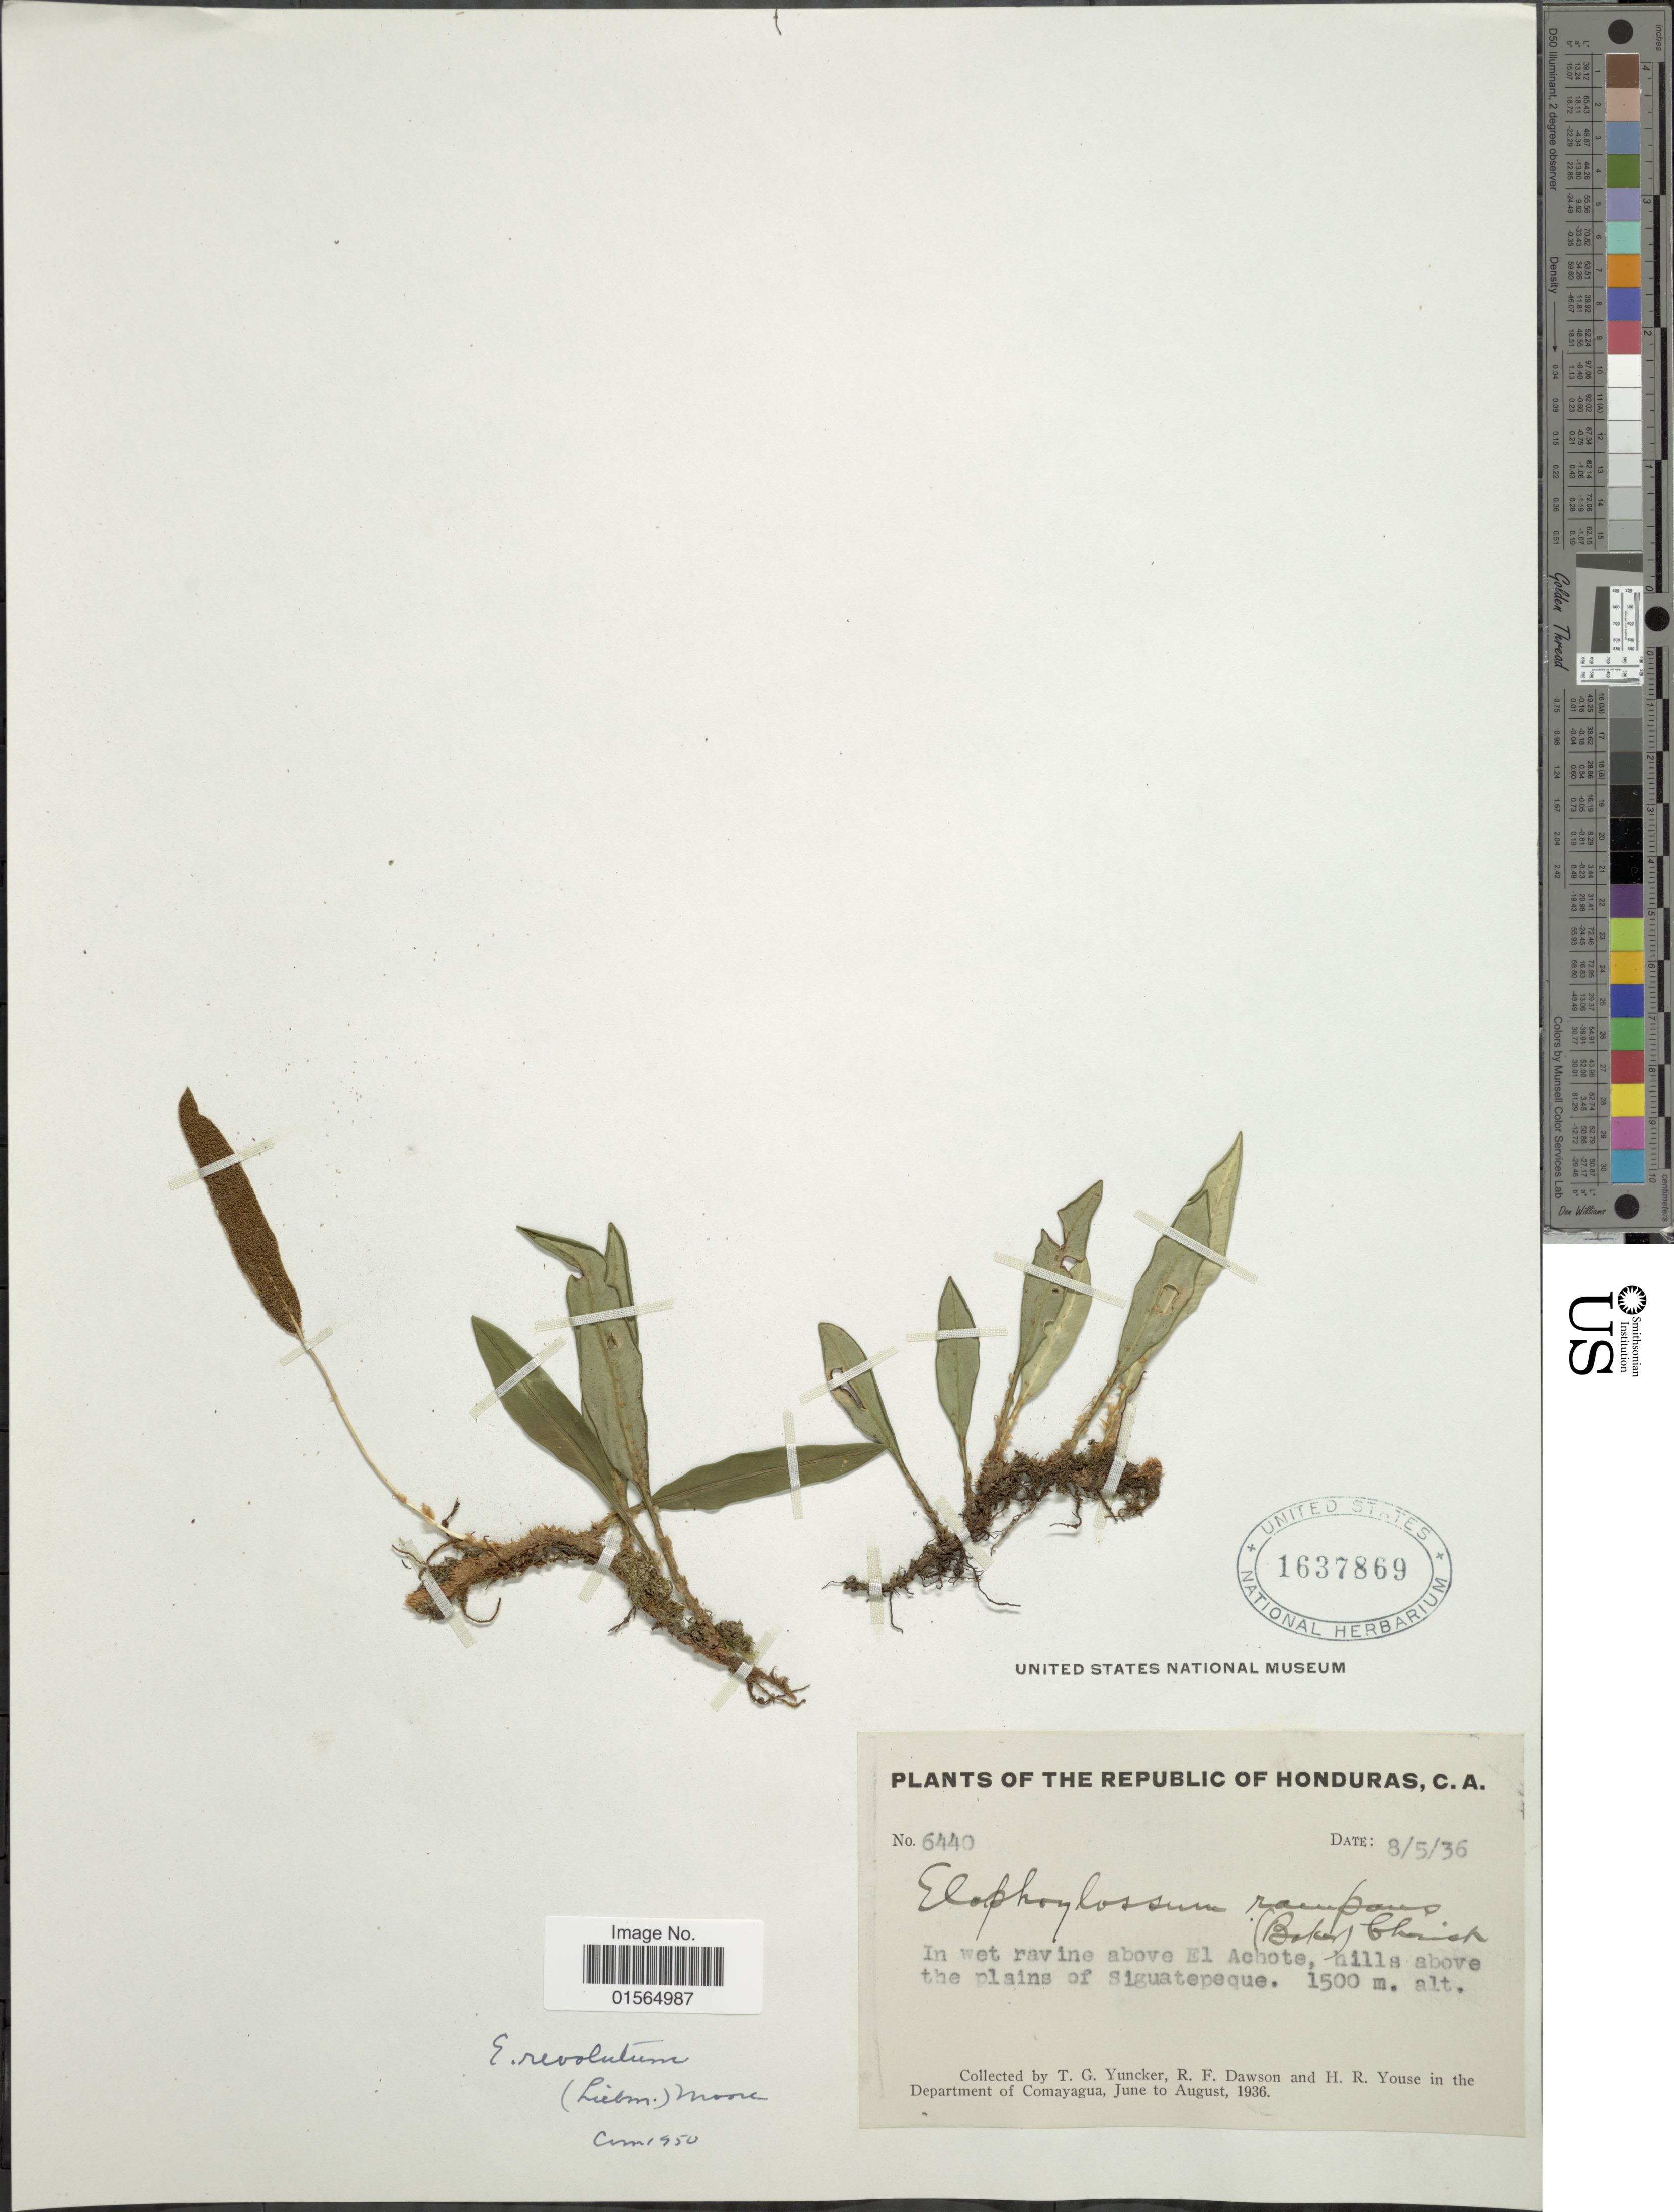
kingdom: Plantae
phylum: Tracheophyta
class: Polypodiopsida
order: Polypodiales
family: Dryopteridaceae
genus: Elaphoglossum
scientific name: Elaphoglossum revolutum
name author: (Liebm.) T. Moore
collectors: T. G. Yuncker, R. F. Dawson & H. Youse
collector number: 6440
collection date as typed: Transcribed d/m/y: 8/5/36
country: Honduras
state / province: Comayagua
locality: C.A., in wet ravine above El Achote, hills above the plains of Siguatepeque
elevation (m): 1500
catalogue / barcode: US 1637869